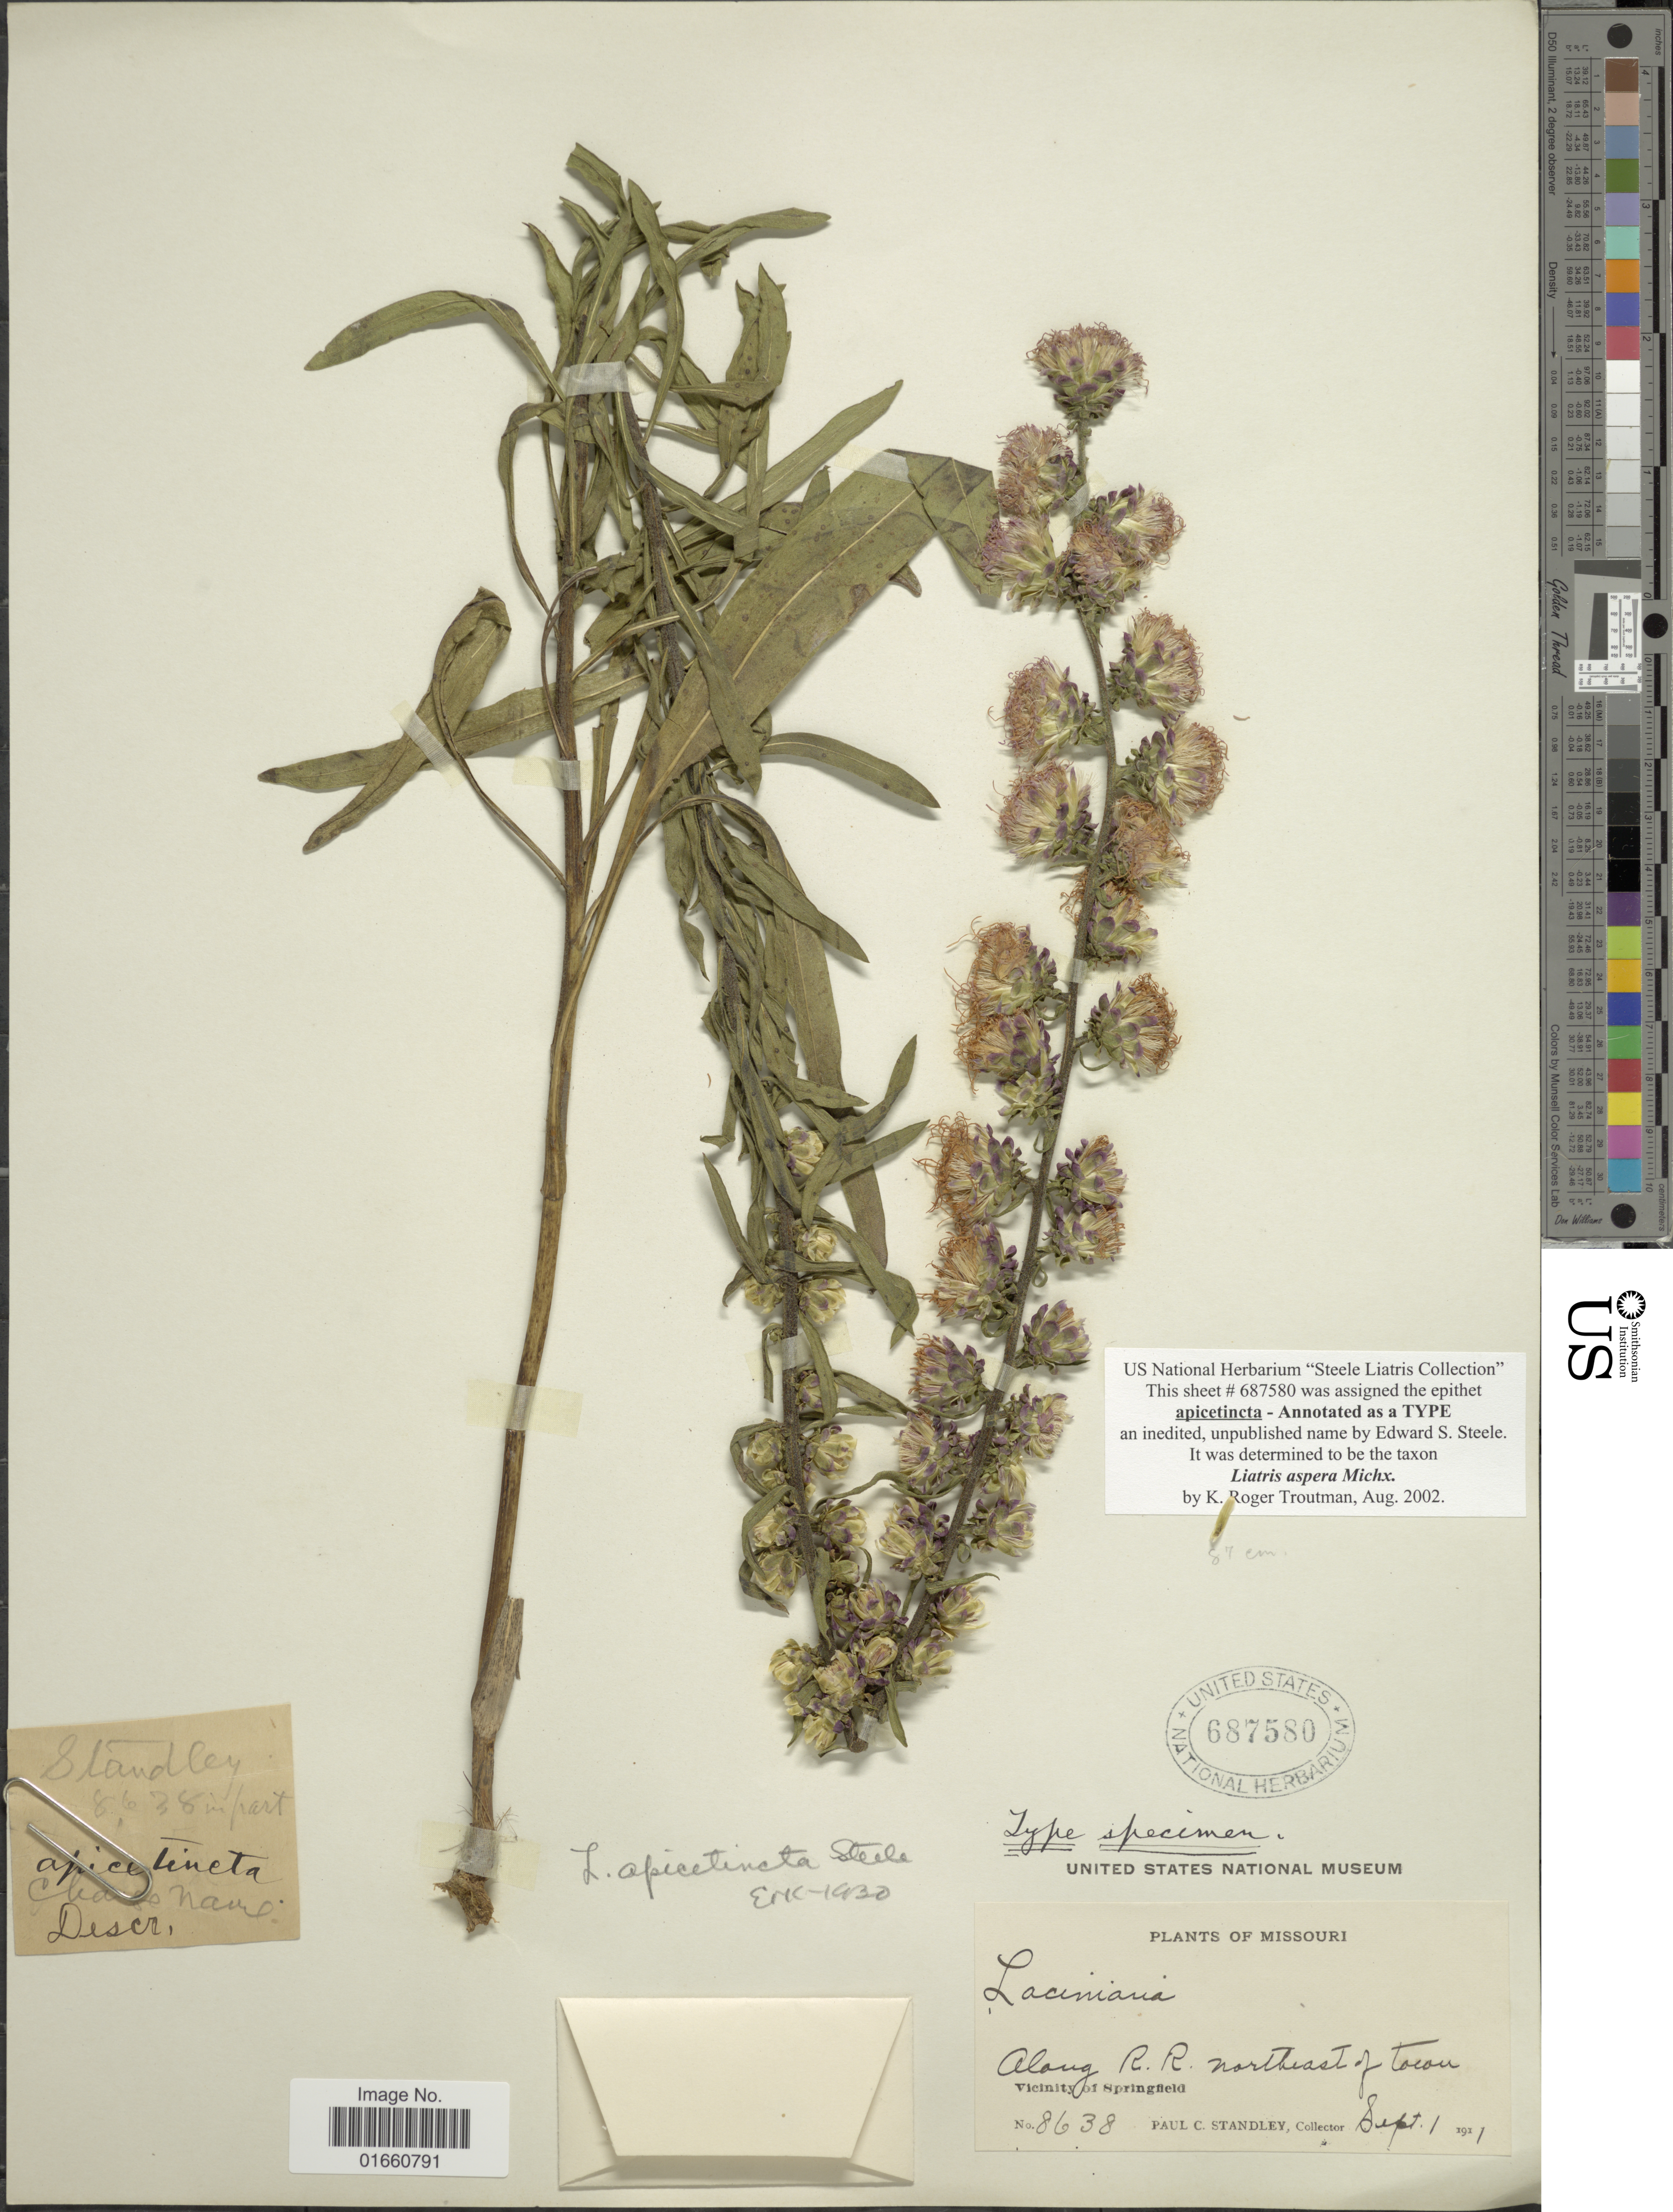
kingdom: Plantae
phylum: Tracheophyta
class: Magnoliopsida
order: Asterales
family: Asteraceae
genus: Liatris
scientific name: Liatris aspera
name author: Michx.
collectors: P. C. Standley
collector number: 8638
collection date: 1911-09-01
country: United States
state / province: Missouri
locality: Along R.R. northeast of Tacon, Vicinity of Springfield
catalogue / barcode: US 687580